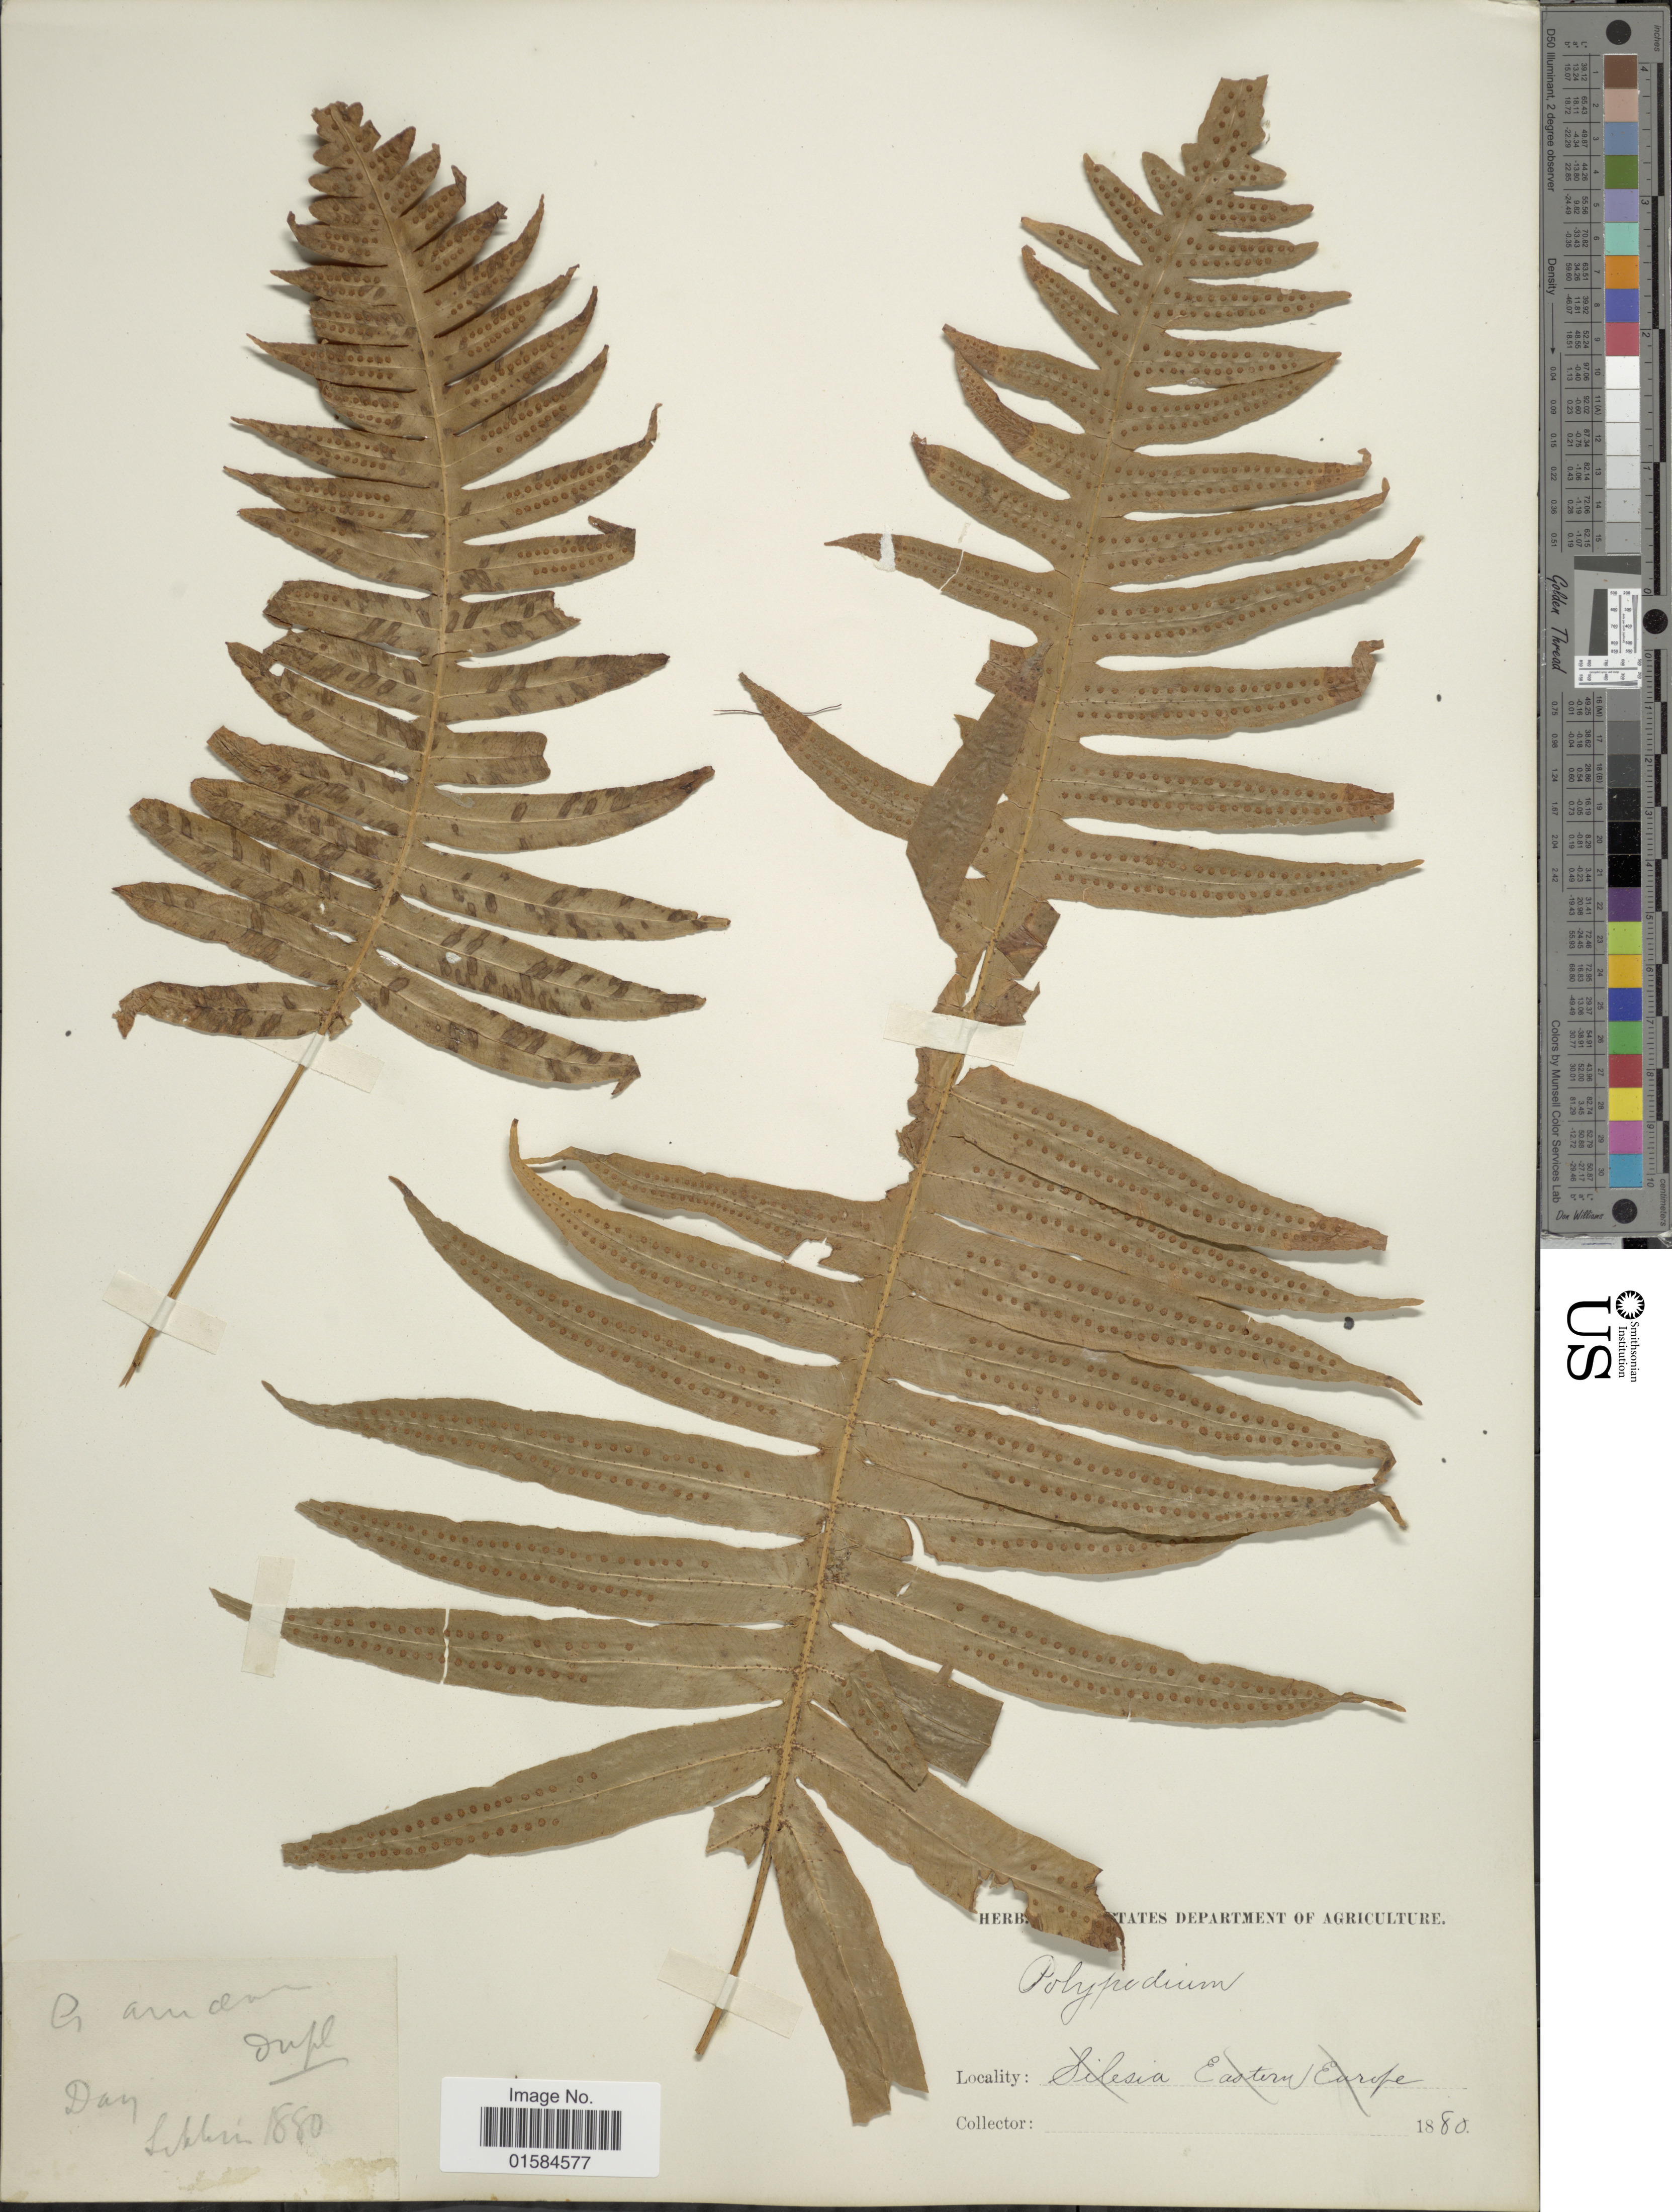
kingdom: Plantae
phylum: Tracheophyta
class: Polypodiopsida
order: Polypodiales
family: Polypodiaceae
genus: Goniophlebium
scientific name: Goniophlebium amoenum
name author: (Wall. ex Mett.) J. Sm.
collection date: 1880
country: India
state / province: Sikkim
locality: Day [unsure placement]